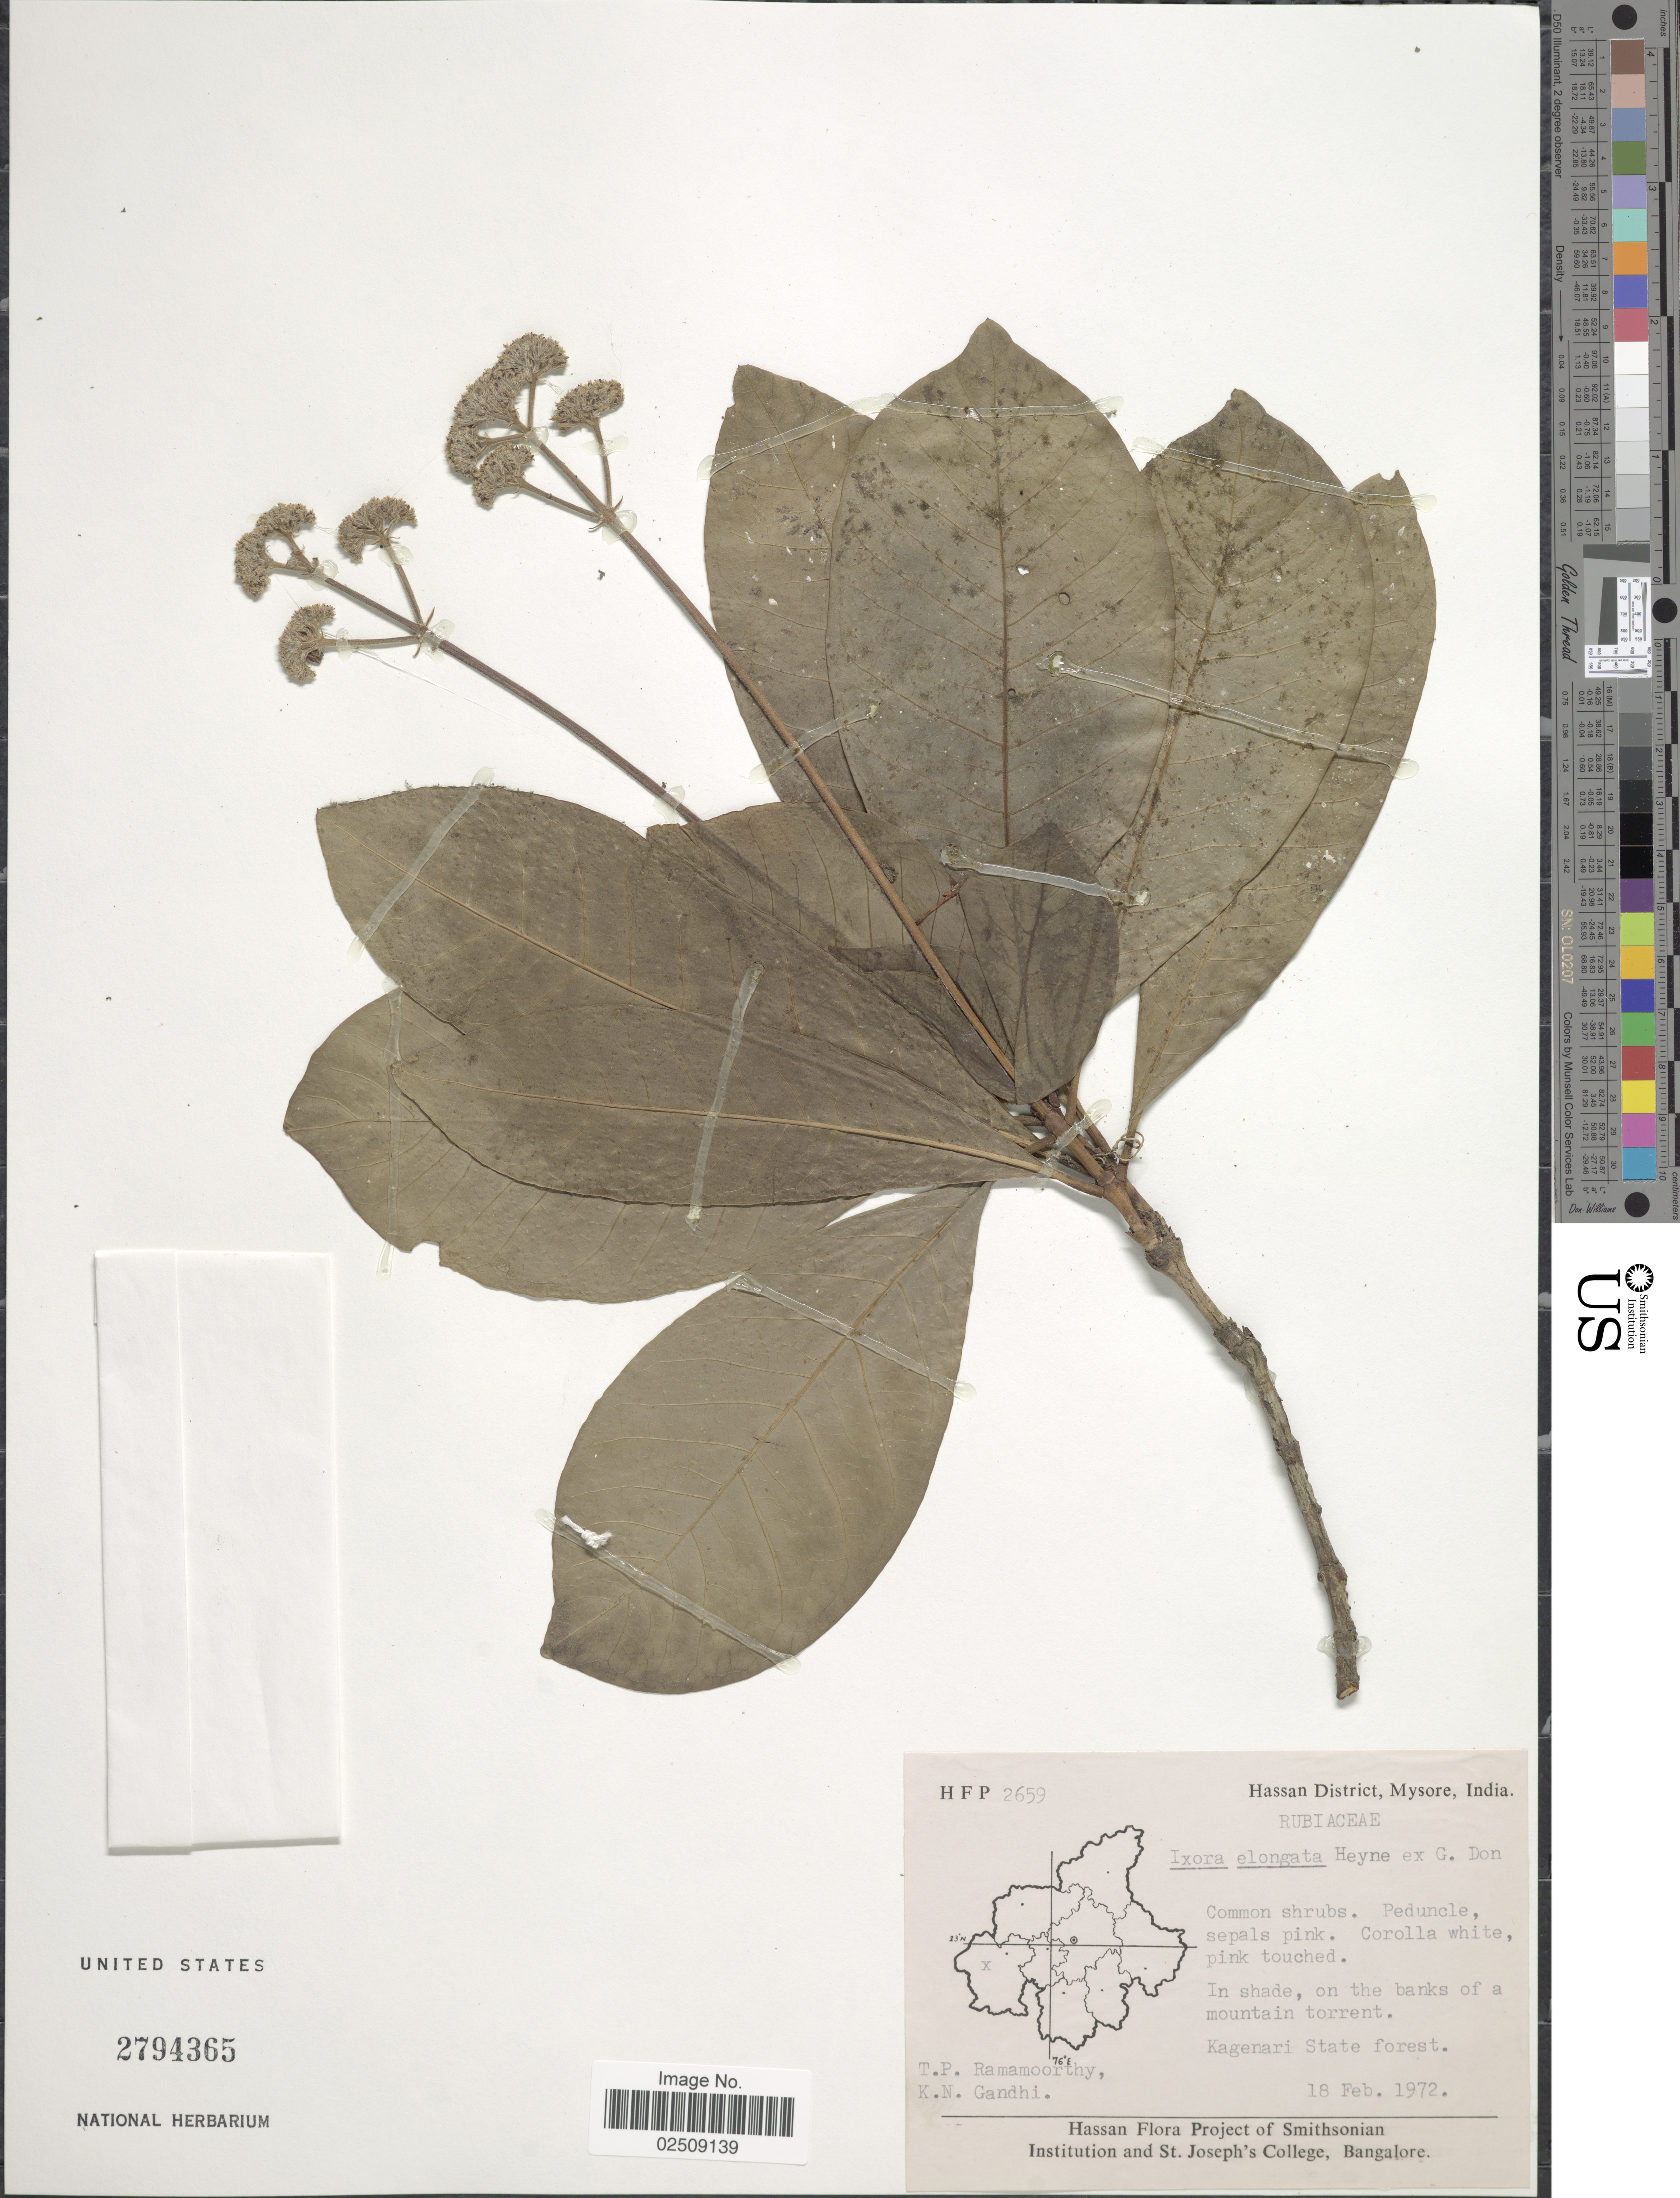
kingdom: Plantae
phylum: Tracheophyta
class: Magnoliopsida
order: Gentianales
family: Rubiaceae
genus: Ixora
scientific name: Ixora elongata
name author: F. Heyne & G. Don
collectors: T. P. Ramamoorthy & K. N. Gandhi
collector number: HFP2659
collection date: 1972-02-18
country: India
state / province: Karnataka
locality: Hassan District, Mysore. Kagenari State Forest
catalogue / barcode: US 2794365